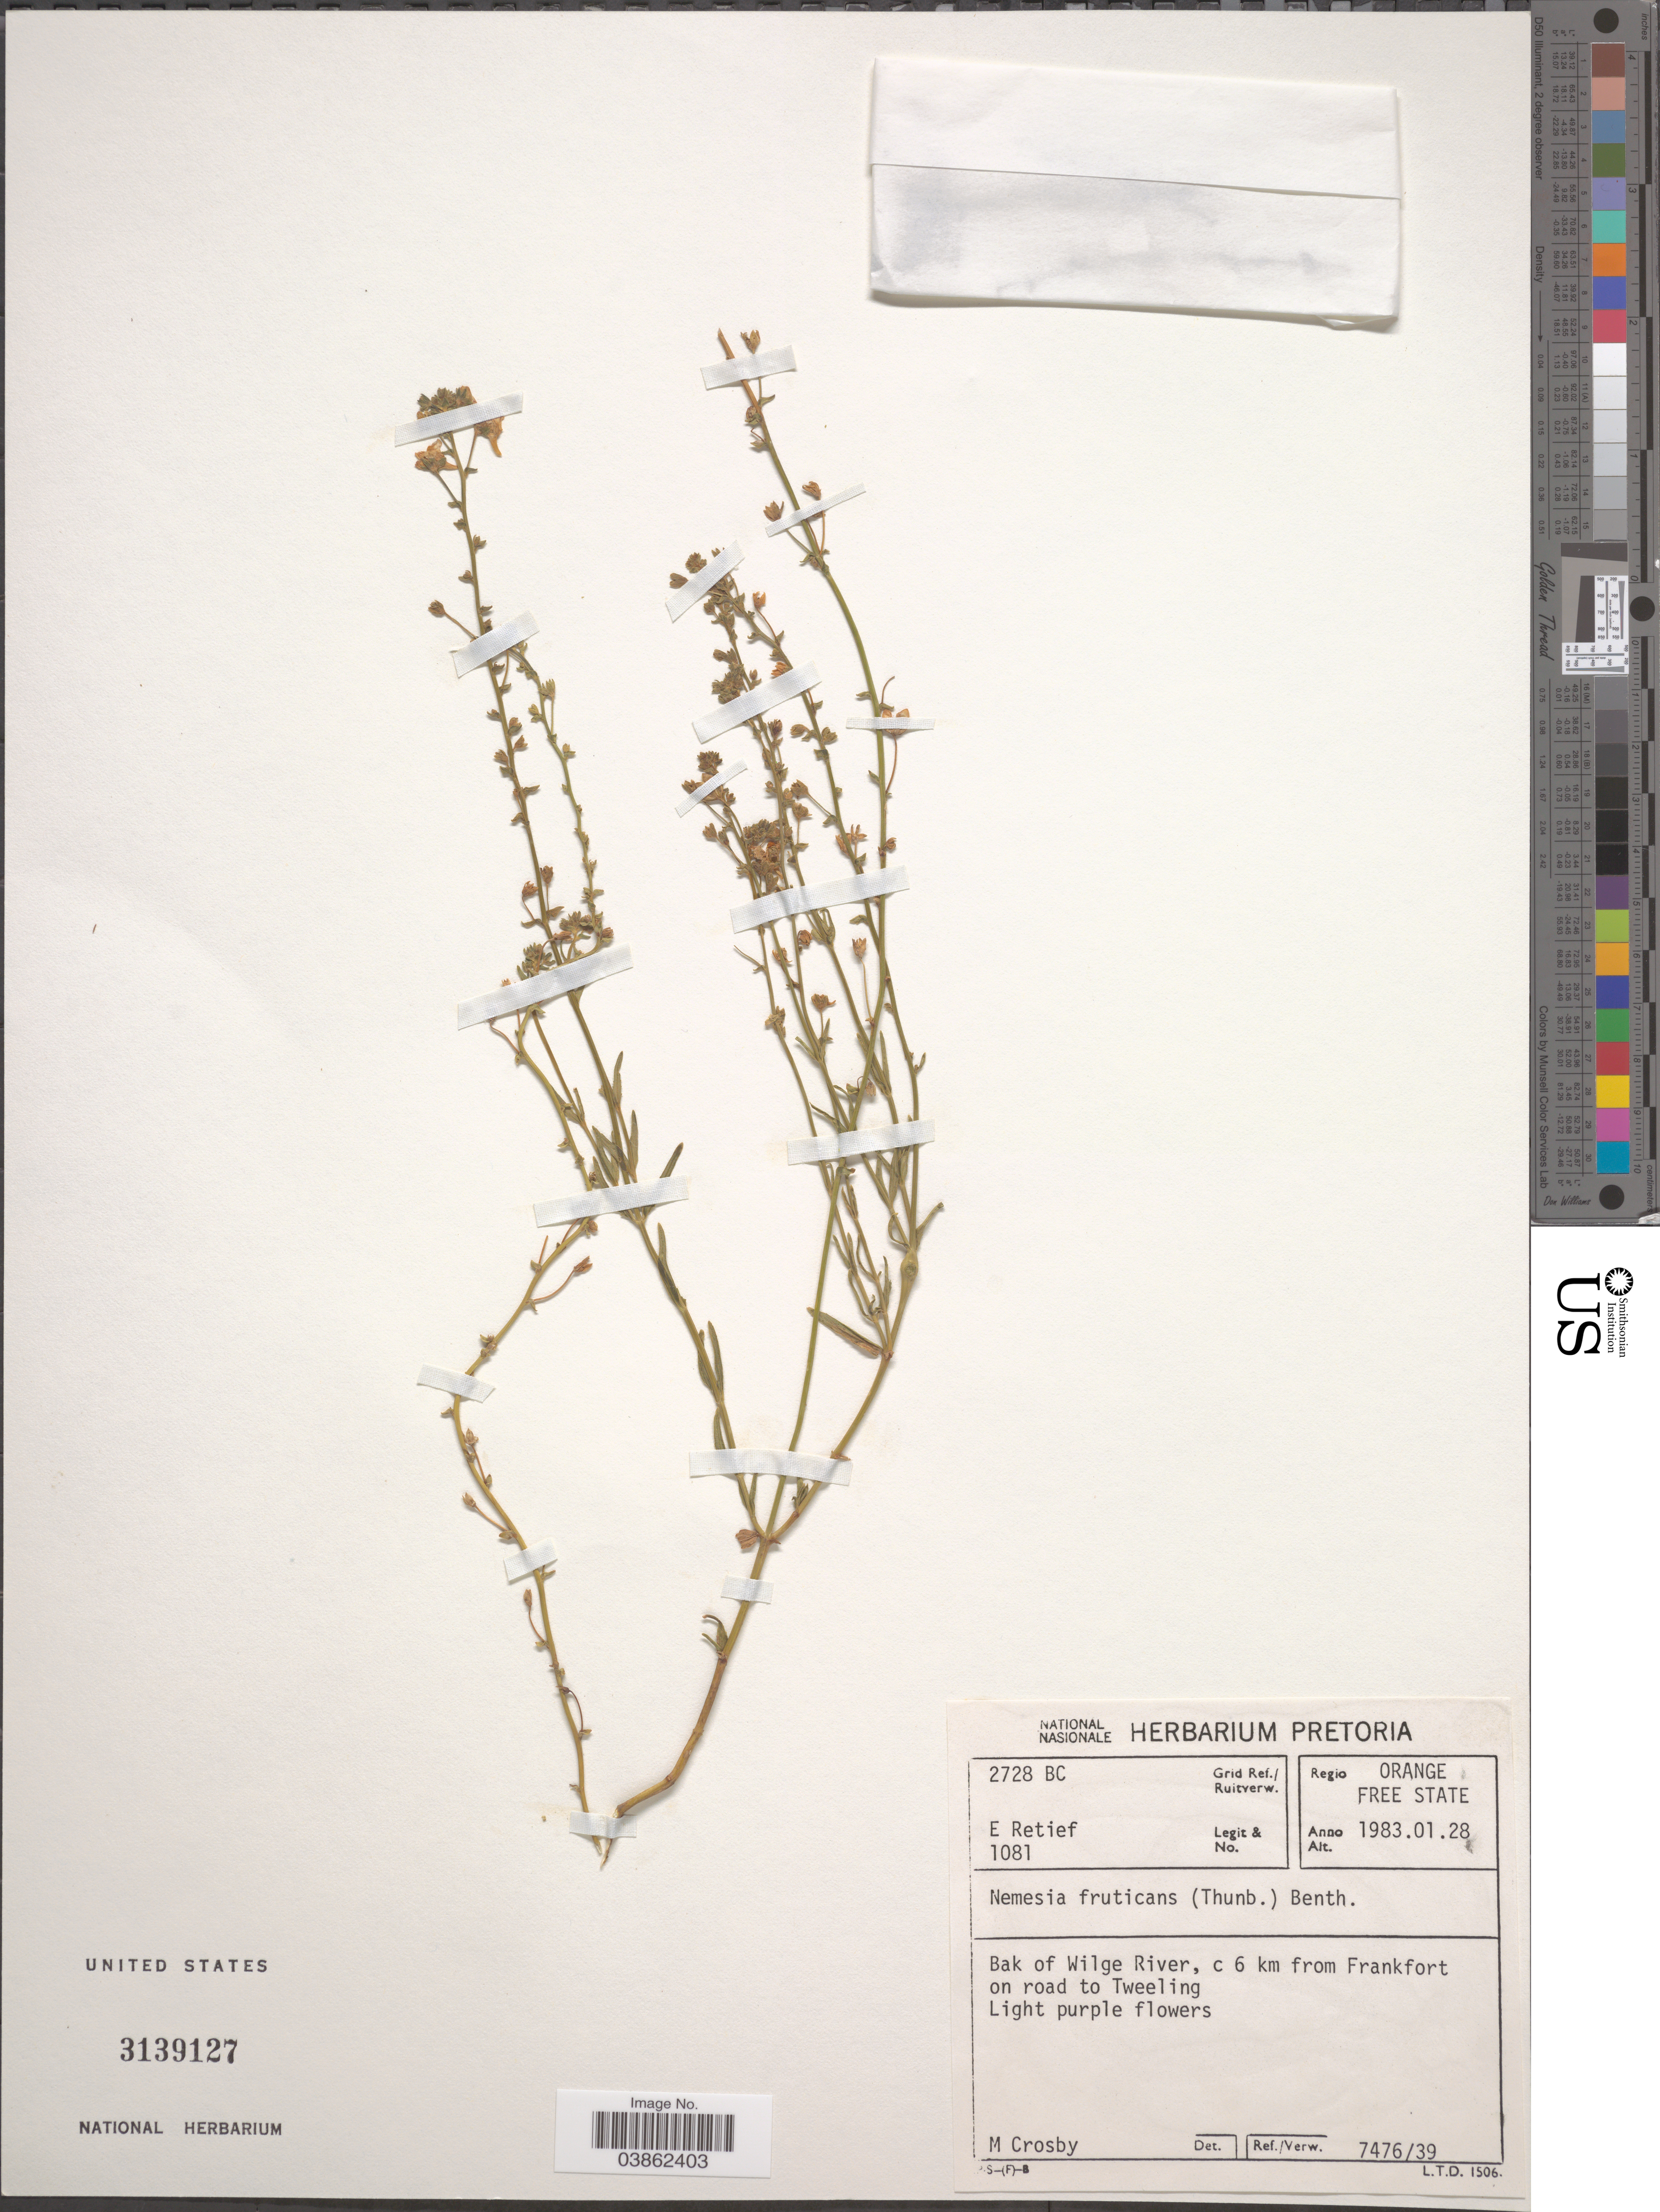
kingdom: Plantae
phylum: Tracheophyta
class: Magnoliopsida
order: Lamiales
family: Scrophulariaceae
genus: Nemesia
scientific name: Nemesia fruticans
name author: Benth.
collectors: E. Retief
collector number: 1081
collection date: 1983-01-28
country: South Africa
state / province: Free State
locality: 2728 BC Grid Ref./Ruitverw. Regio Orange Free State. Bak of Wilge River, c 6 km from Frankfort on road to Tweeling.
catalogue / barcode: US 3139127